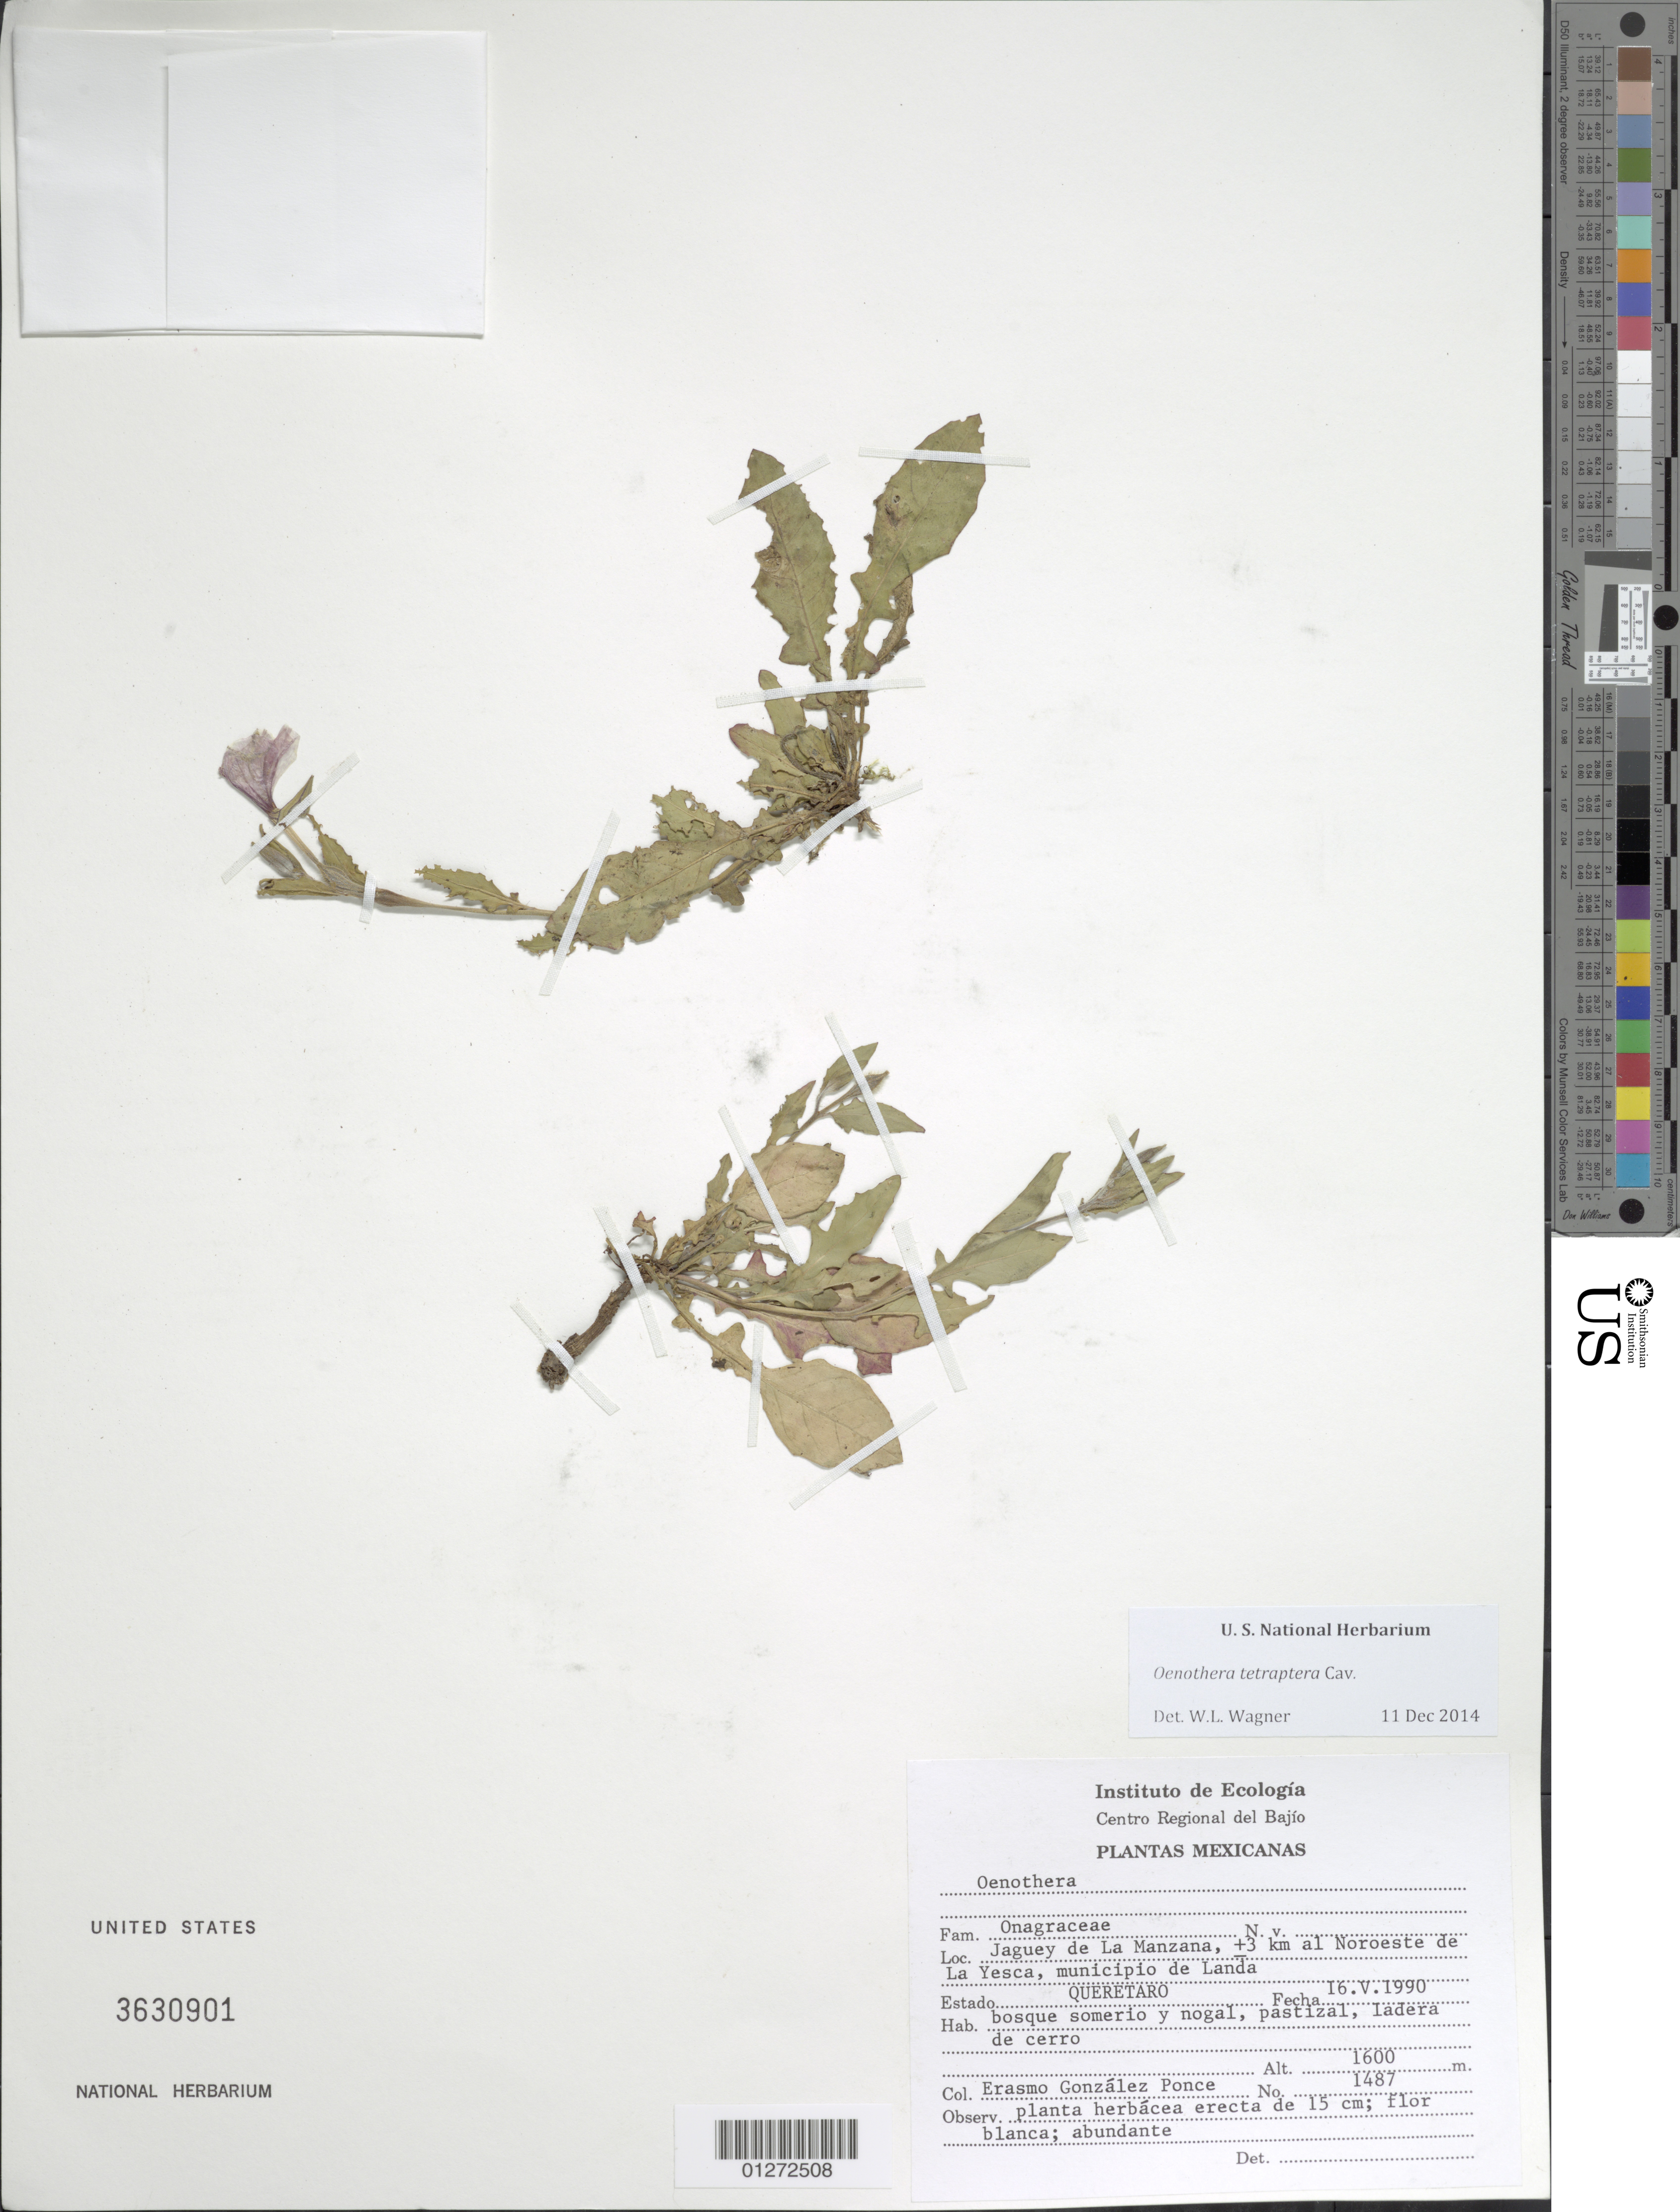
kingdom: Plantae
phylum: Tracheophyta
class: Magnoliopsida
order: Myrtales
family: Onagraceae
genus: Oenothera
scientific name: Oenothera tetraptera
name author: Cav.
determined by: Wagner, W. L., (BOT), Smithsonian Institution - National Museum of Natural History (UNITED STATES)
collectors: E. Ventura & E. López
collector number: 1487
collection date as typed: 16.V.1990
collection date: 1990-05-16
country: Mexico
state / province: Querétaro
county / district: Landa de Matamoros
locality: Jaguey de La Manzana, 3 km al Noroeste de La Yesca.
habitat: Bosque somerio y nogal, pastizal, ladera de cerro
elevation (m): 1600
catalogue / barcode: US 3630901